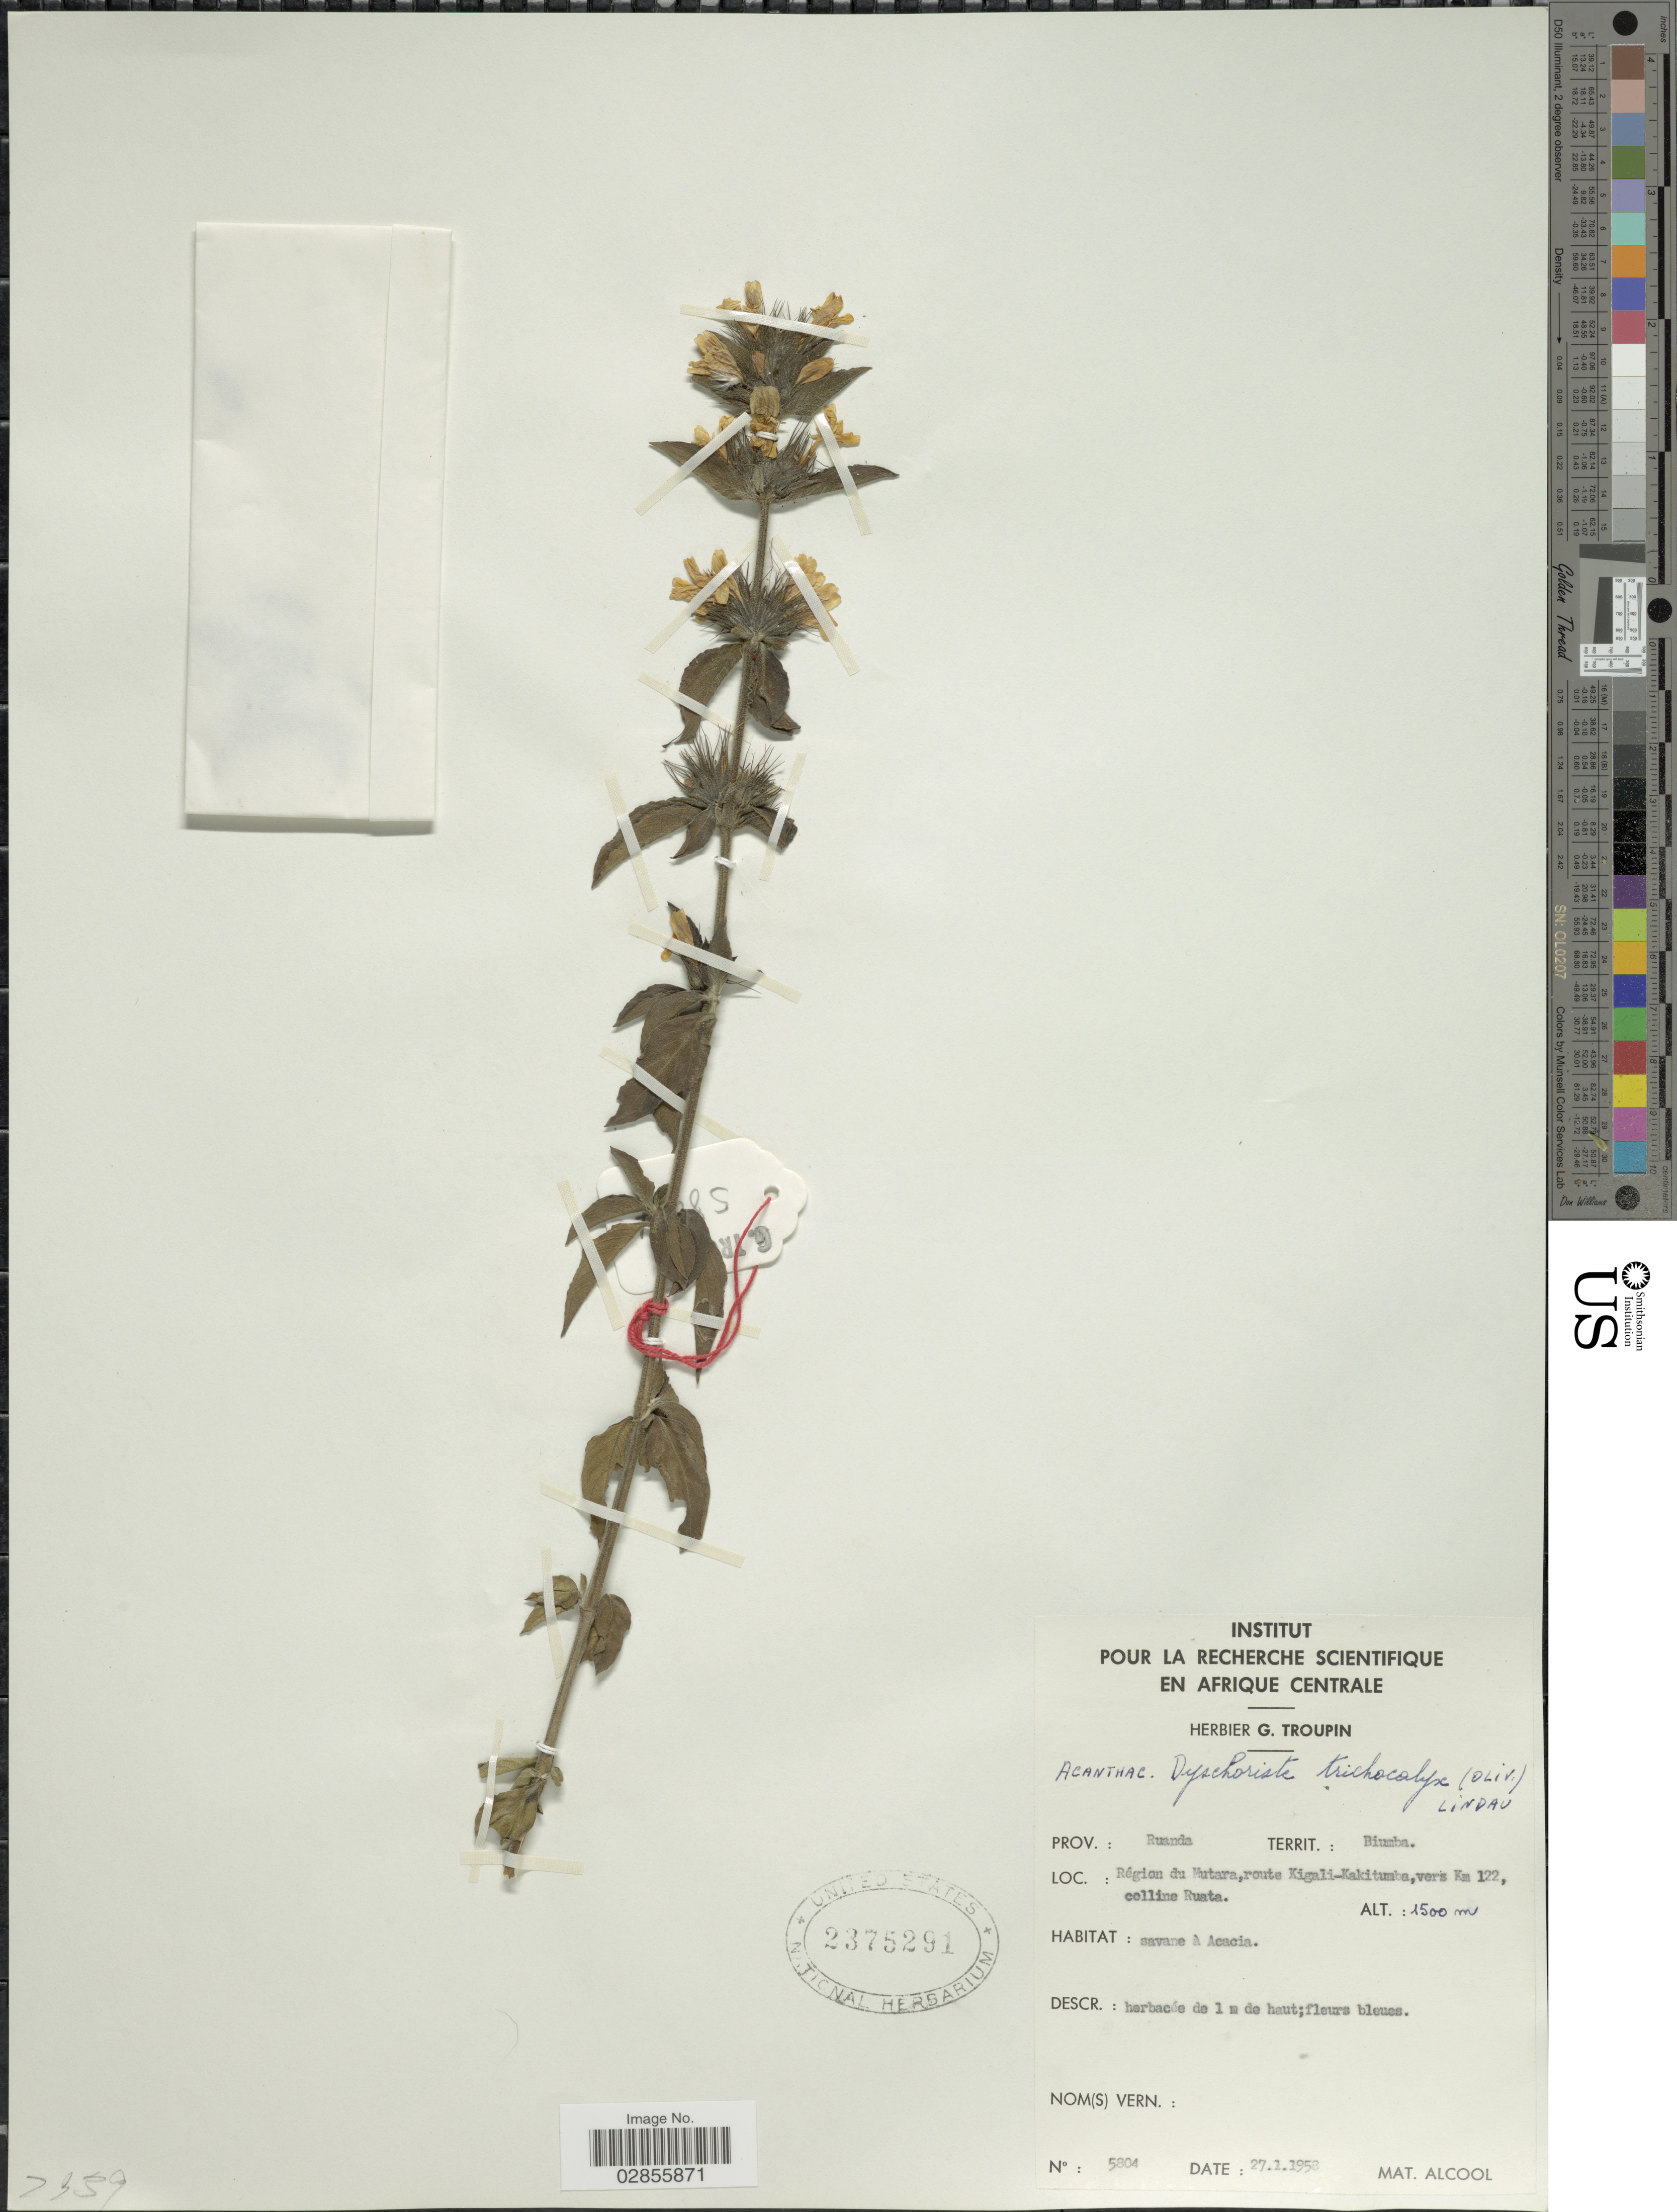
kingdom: Plantae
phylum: Tracheophyta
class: Magnoliopsida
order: Lamiales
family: Acanthaceae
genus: Dyschoriste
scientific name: Dyschoriste trichocalyx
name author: Lindau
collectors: G. Troupin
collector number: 5804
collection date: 1958-01-27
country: Rwanda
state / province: Kigali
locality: Prov.: Ruanda, Territ.: Biumba. Région du Mutara, route Kigali-Kakitumba, vers Km 122, colline Ruata.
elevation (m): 1500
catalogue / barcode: US 2375291